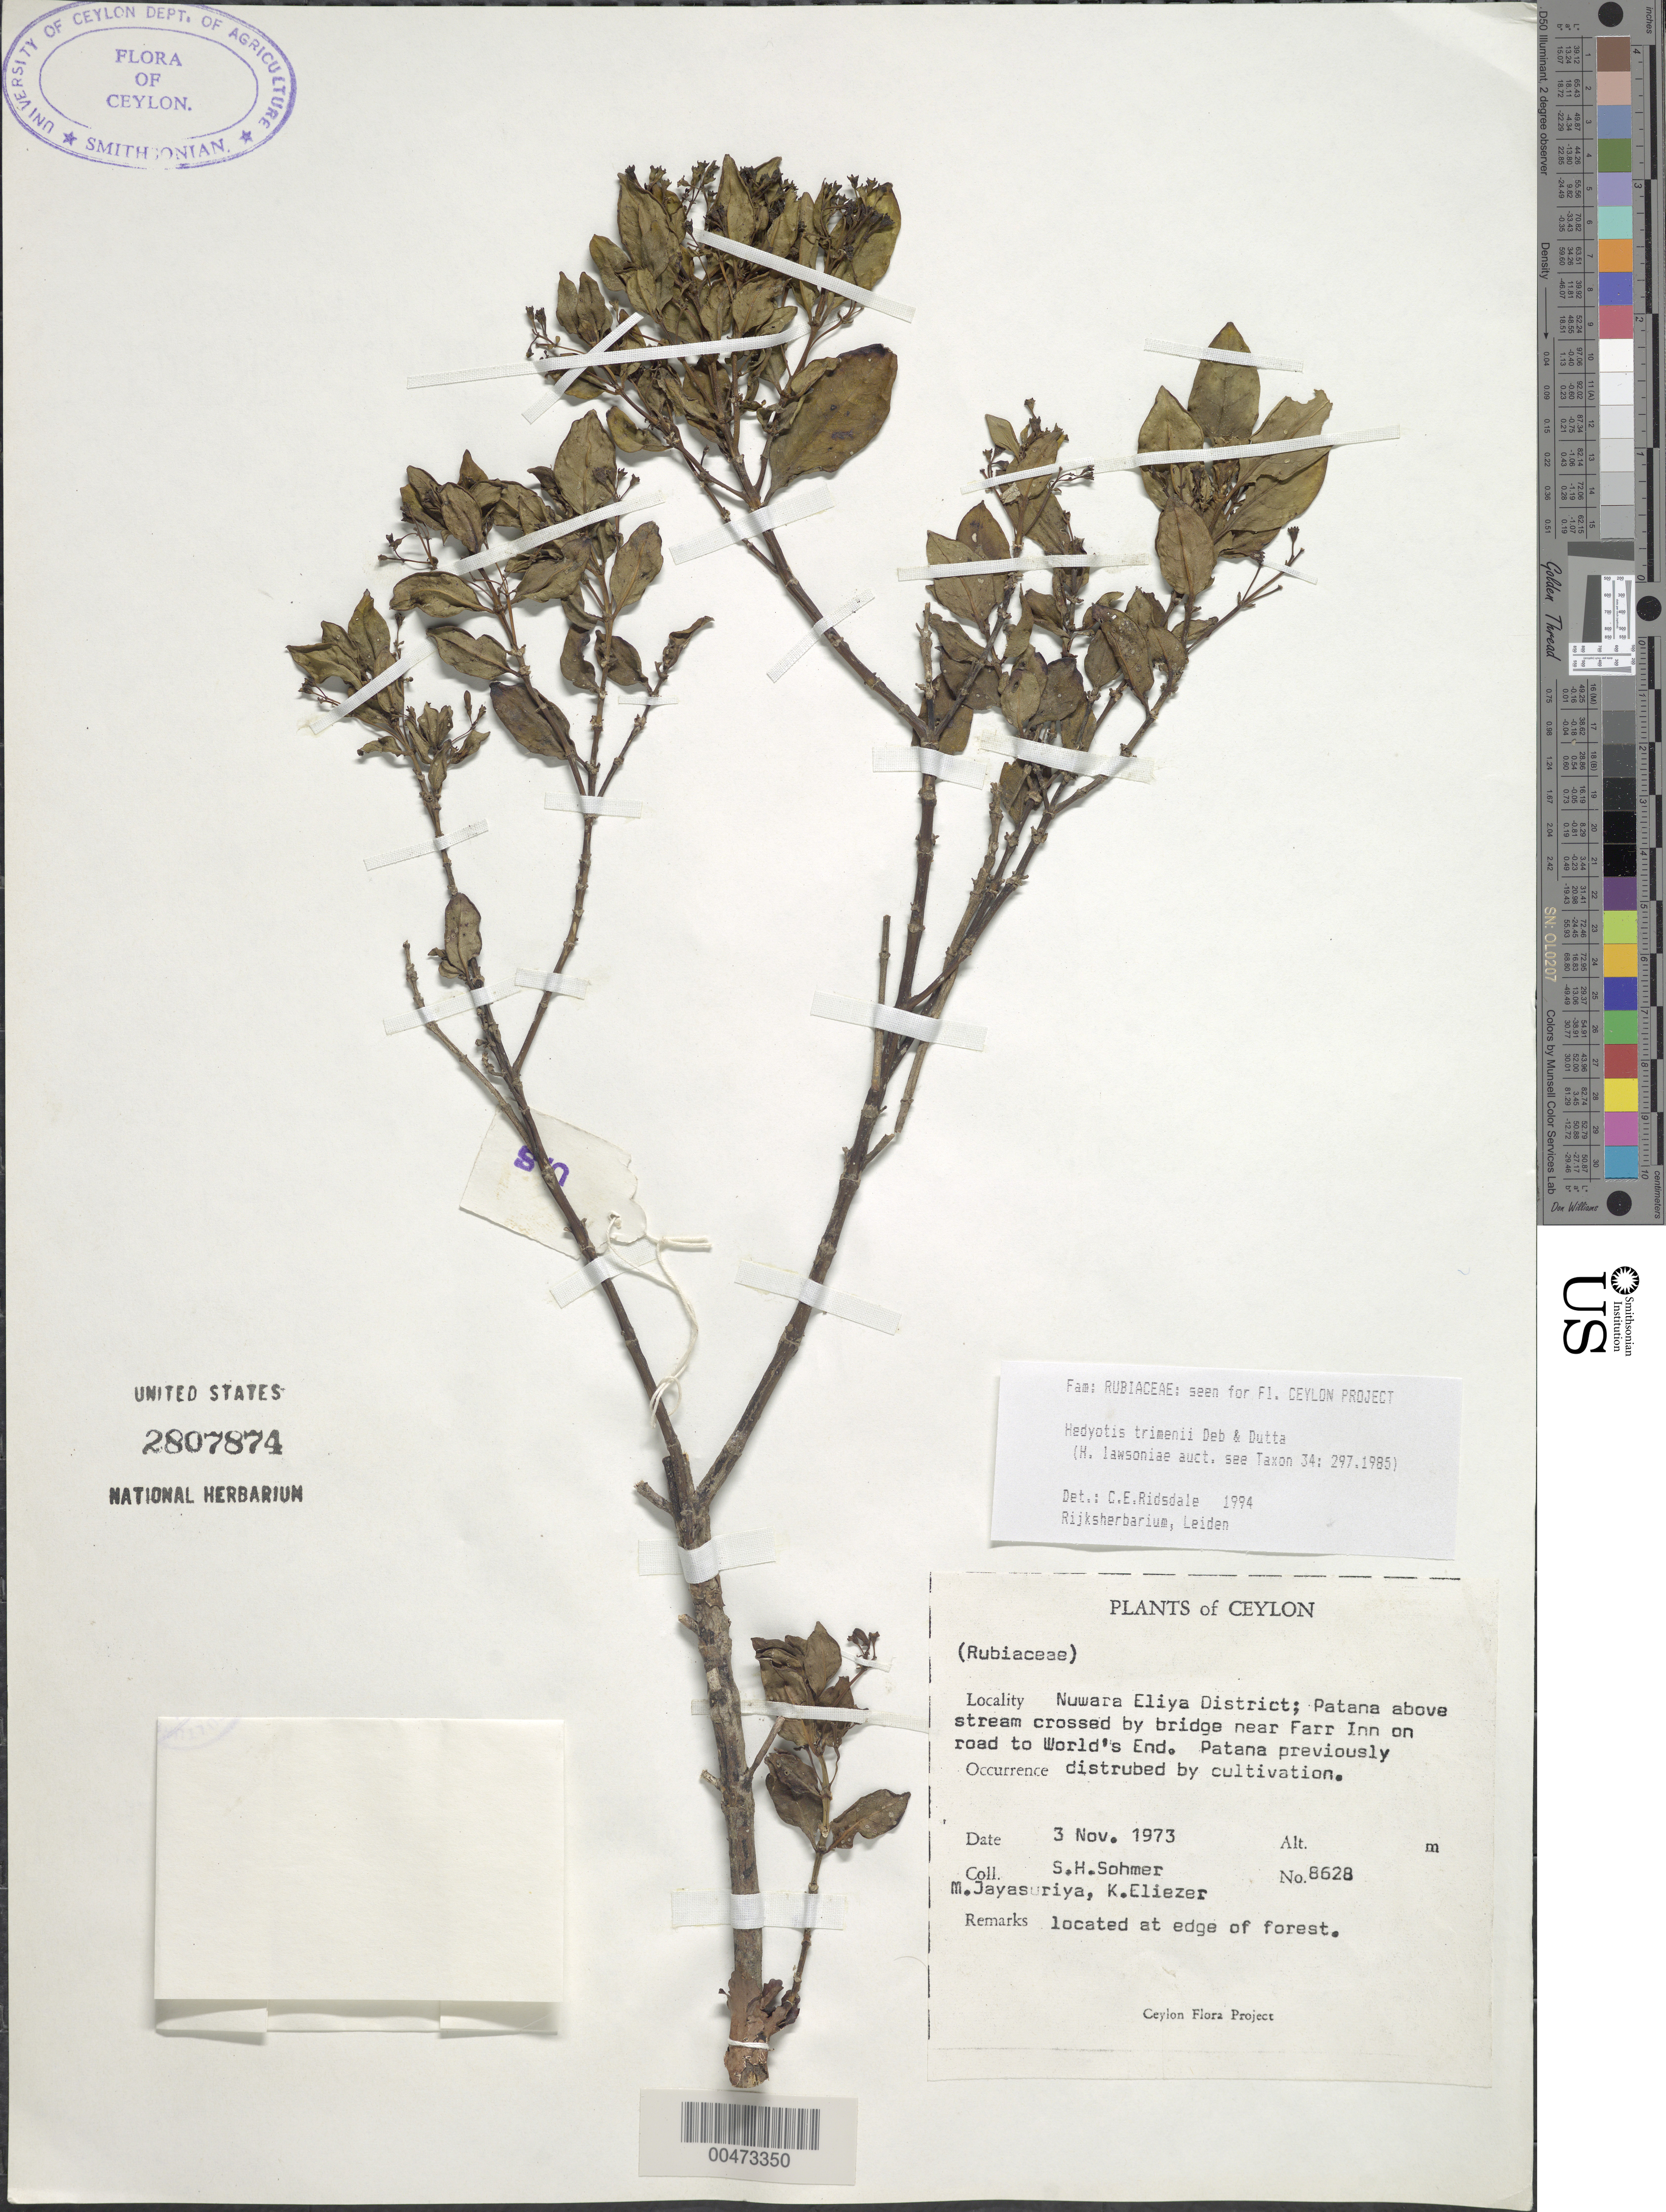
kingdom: Plantae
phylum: Tracheophyta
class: Magnoliopsida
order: Gentianales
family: Rubiaceae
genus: Hedyotis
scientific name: Hedyotis trimenii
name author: Deb & R. Dutta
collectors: S. H. Sohmer, A. H. Jayasuriya & K. Eliezer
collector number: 9828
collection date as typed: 03 Nov 1973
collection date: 1973-11-03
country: Sri Lanka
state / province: Central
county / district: Nuwara Eliya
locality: Patana above stream crossed by bridge near Farr Inn on rd to World's End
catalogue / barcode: US 2807874